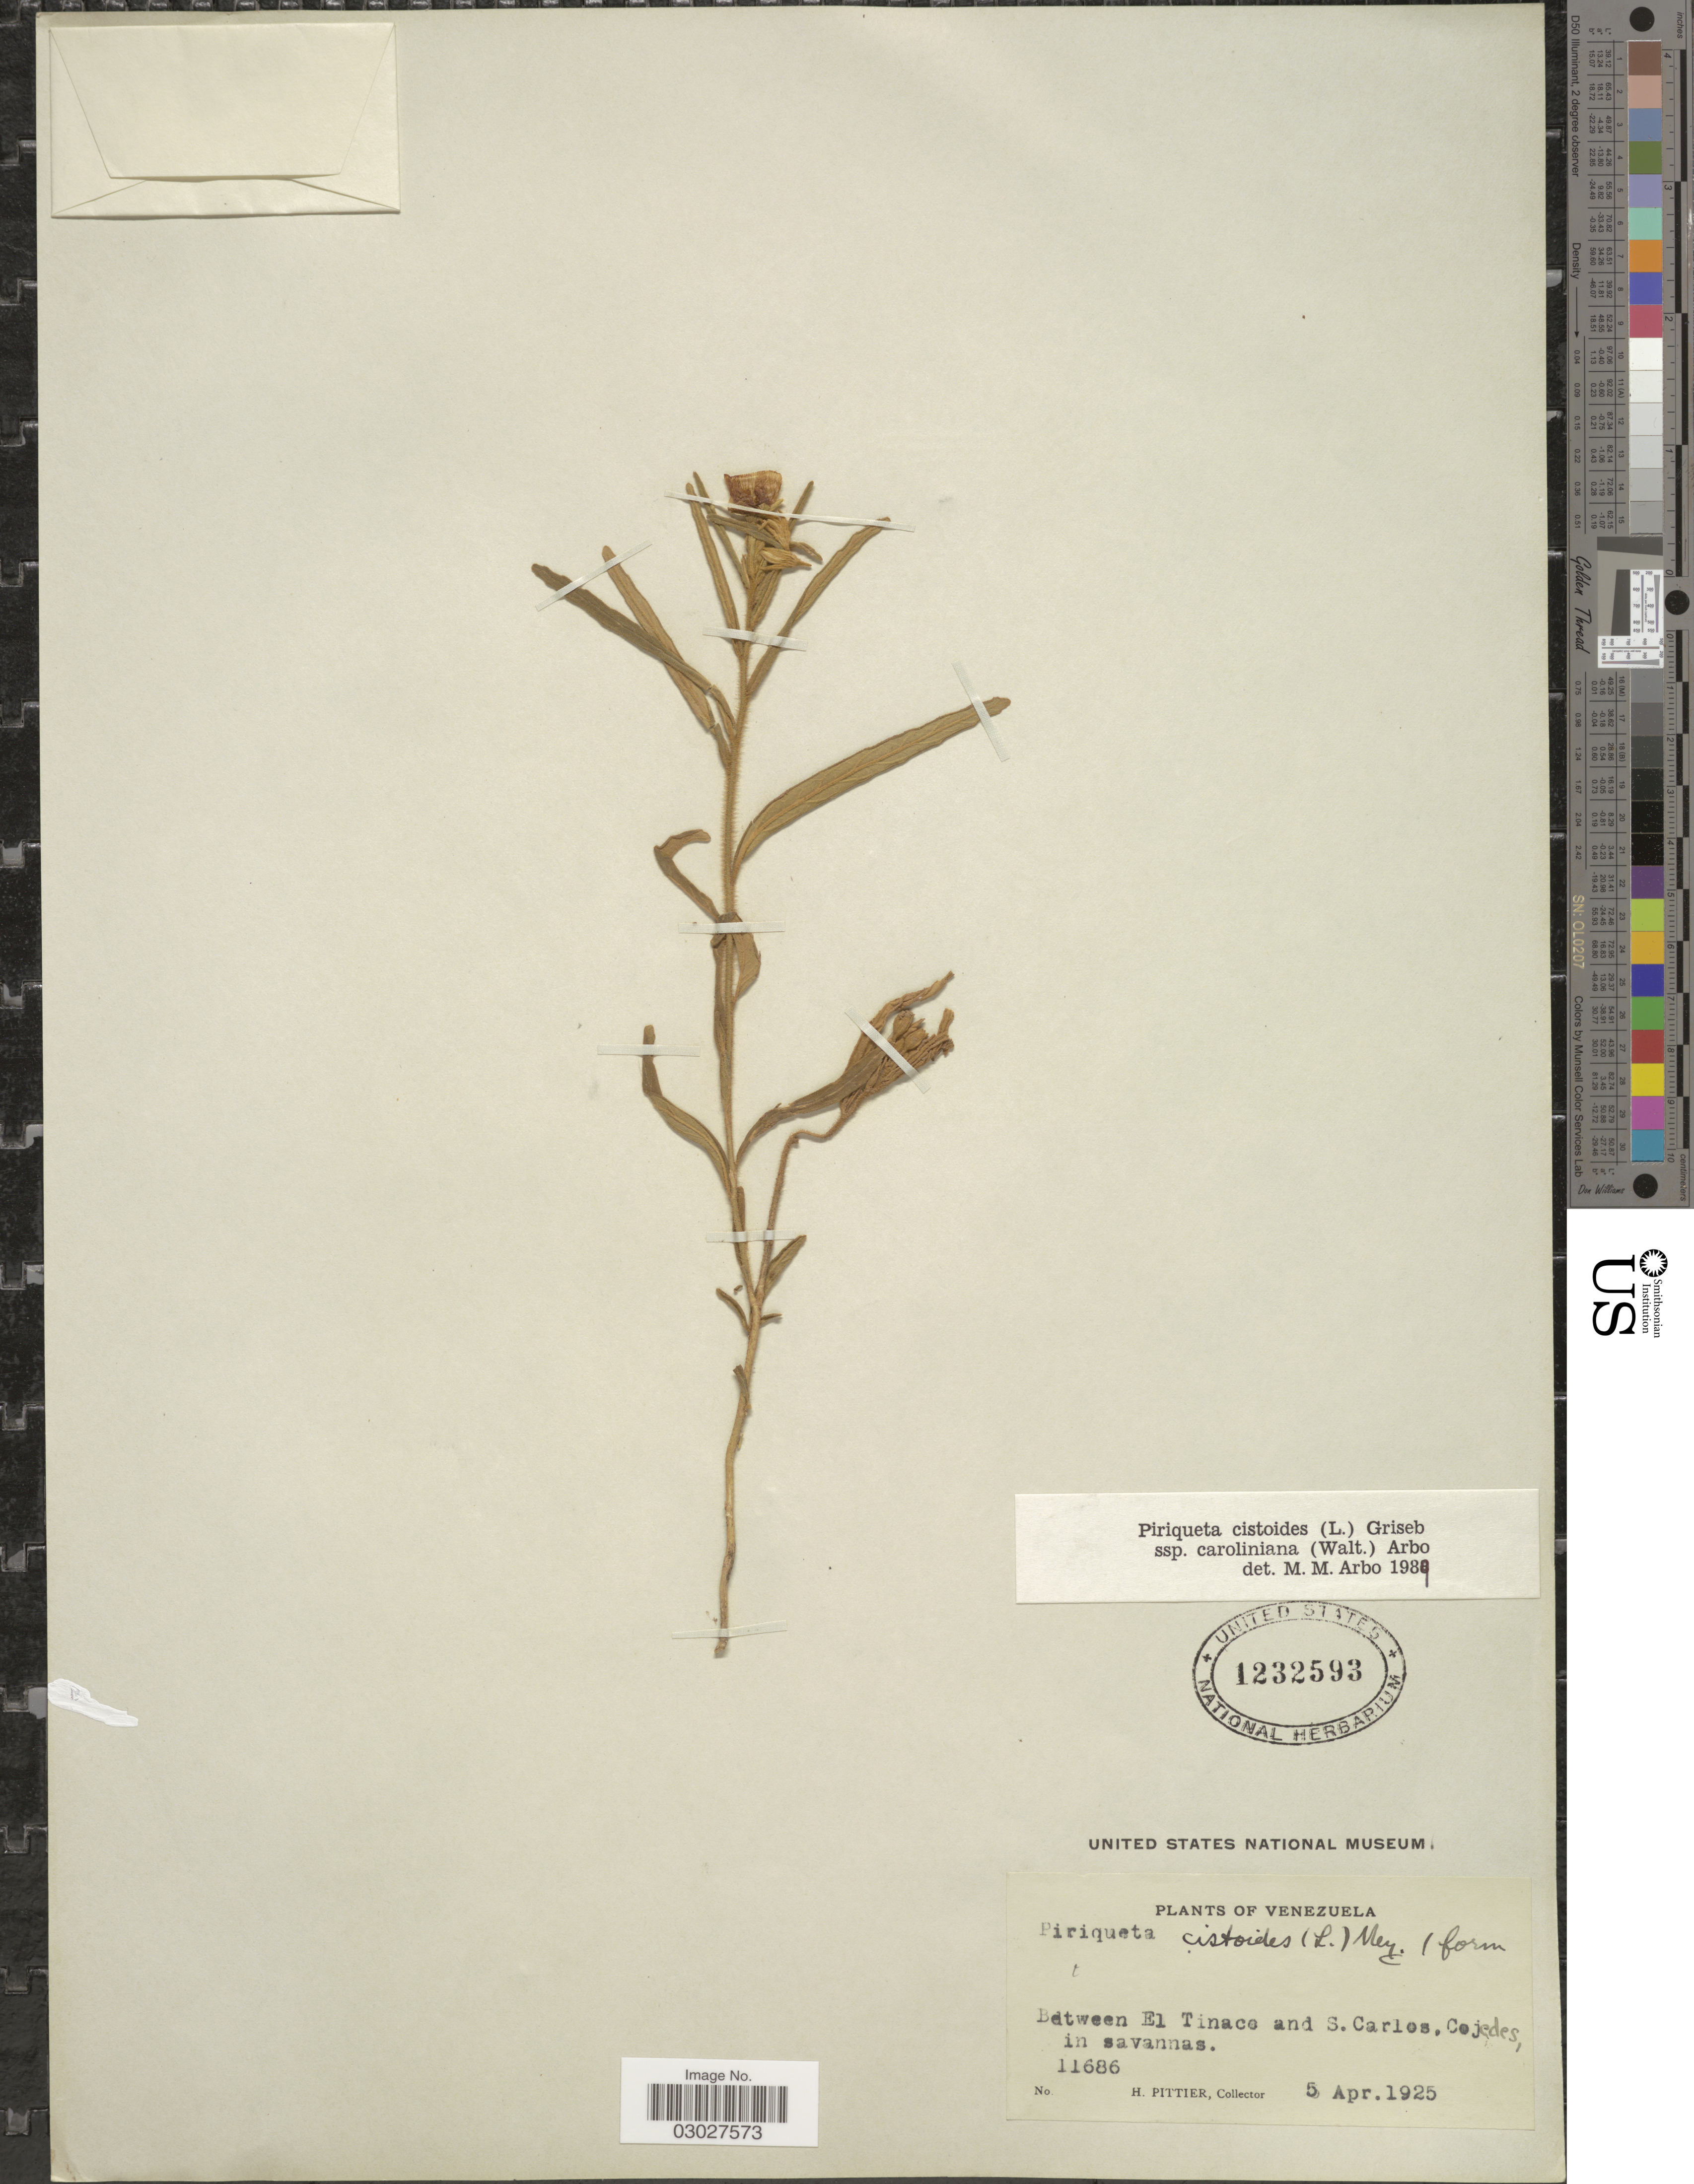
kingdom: Plantae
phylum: Tracheophyta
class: Magnoliopsida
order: Malpighiales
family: Turneraceae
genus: Piriqueta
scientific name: Piriqueta cistoides subsp. caroliniana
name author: (Walter) Arbo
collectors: H. F. Pittier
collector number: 11686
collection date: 1925-04-05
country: Venezuela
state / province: Cojedes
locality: Between El Tinaco and S. Carlos.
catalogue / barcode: US 1232593